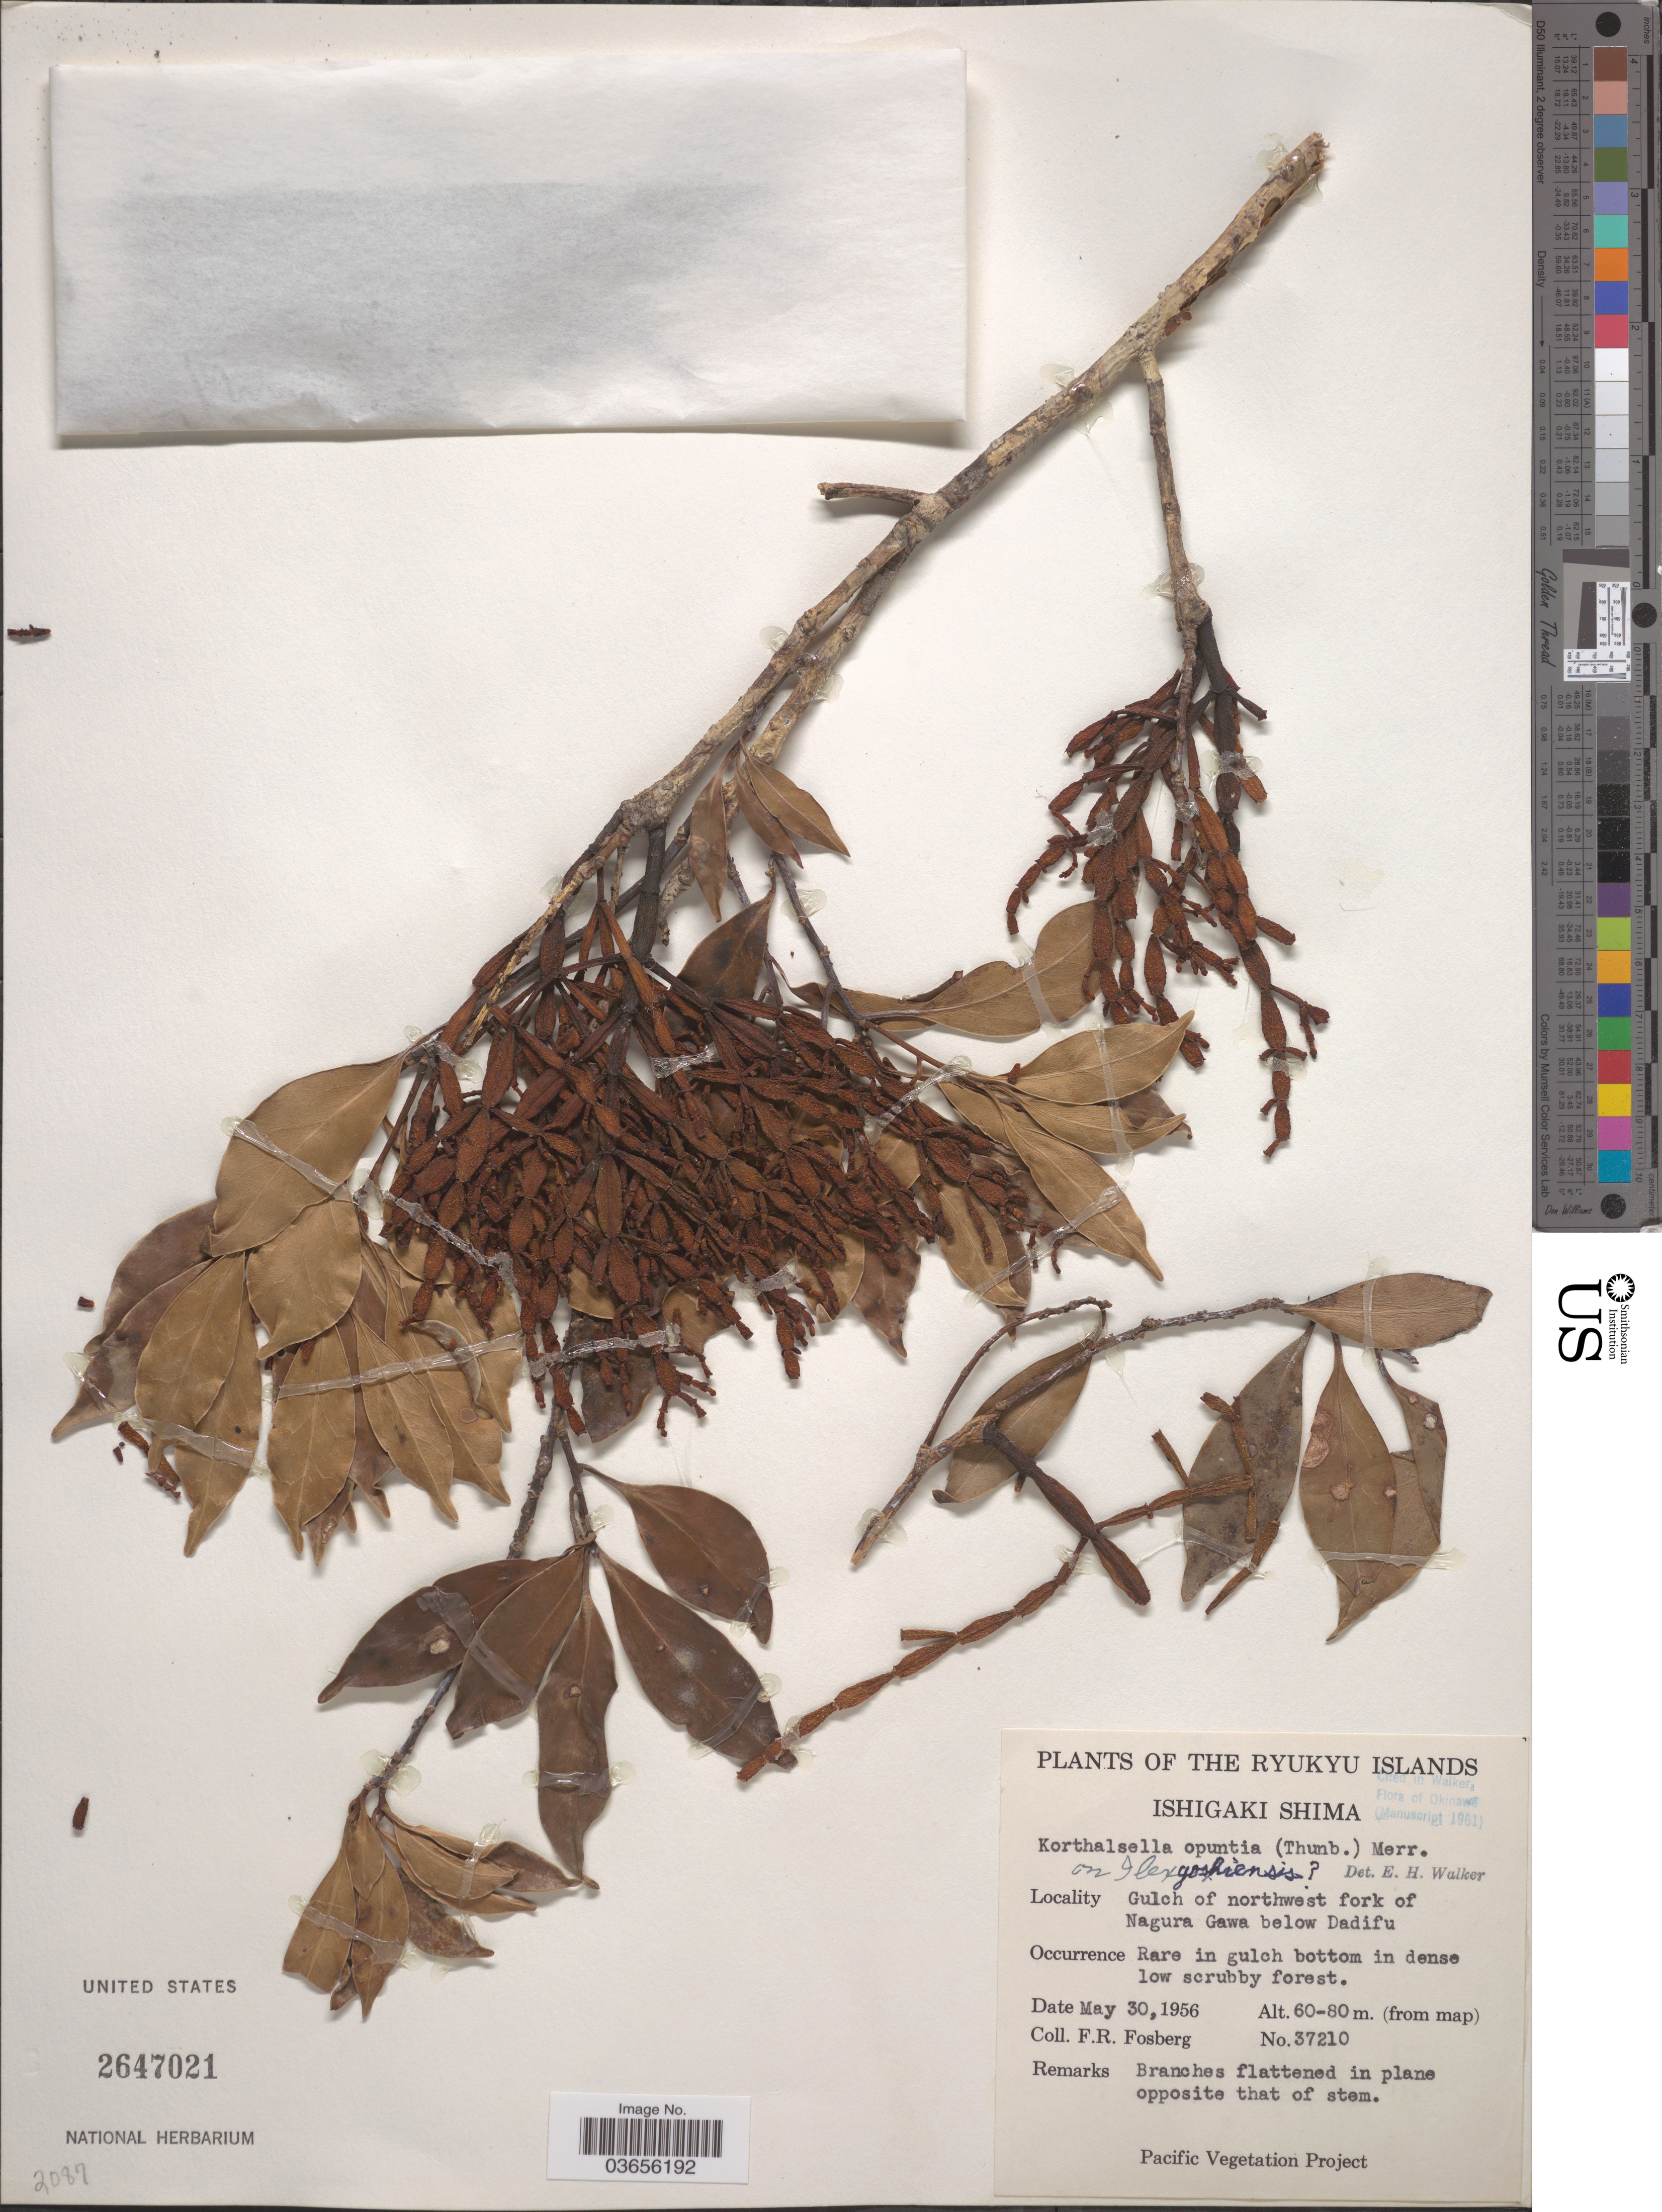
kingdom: Plantae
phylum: Tracheophyta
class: Magnoliopsida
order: Santalales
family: Viscaceae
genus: Korthalsella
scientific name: Korthalsella opuntia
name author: (Thunb.) Merr.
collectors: F. R. Fosberg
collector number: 37210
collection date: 1956-05-30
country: Japan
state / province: Okinawa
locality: The Ryukyu Islands. Ishigaki Shima. Gulch of northwest fork of Nagura Gawa below Dadifu.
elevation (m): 60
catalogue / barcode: US 2647021